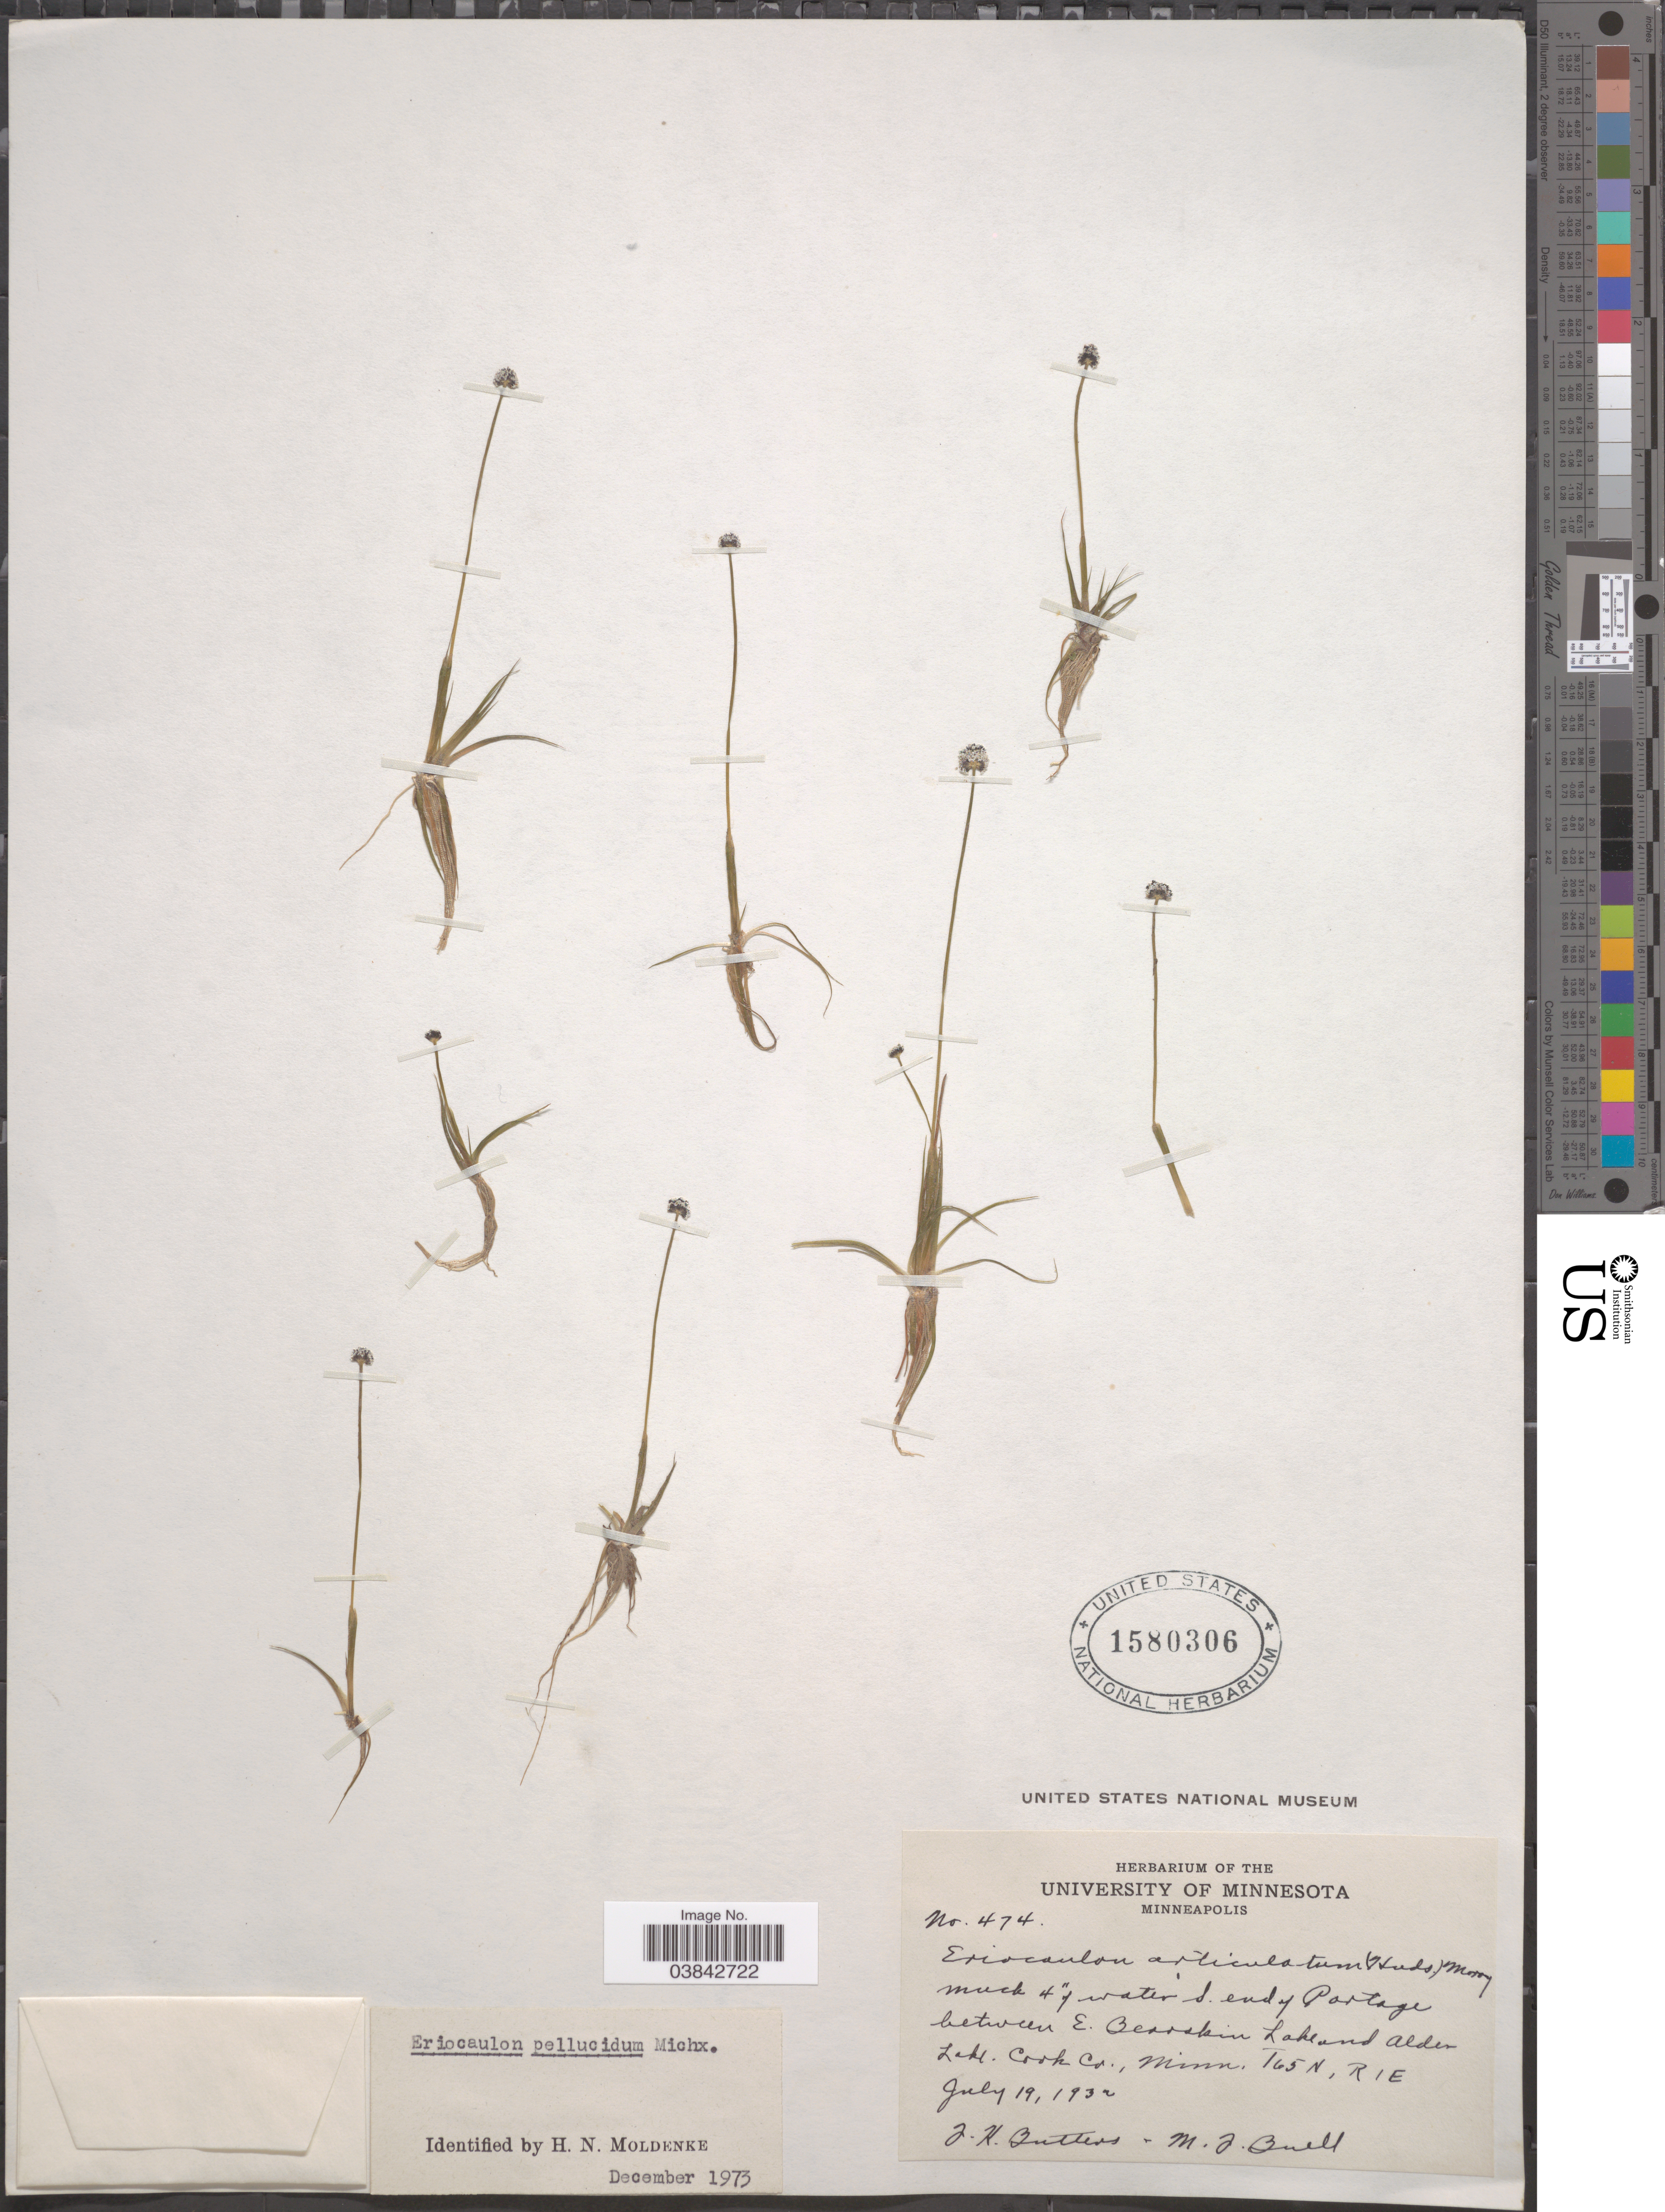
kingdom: Plantae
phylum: Tracheophyta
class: Liliopsida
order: Poales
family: Eriocaulaceae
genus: Eriocaulon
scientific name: Eriocaulon aquaticum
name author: (Hill) Druce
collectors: J. Butters & M. Buell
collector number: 474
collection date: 1932-07-19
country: United States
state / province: Minnesota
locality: S. end of Portage between E. Berrskin Lake and Alder Lake. Cook Co. T65N, R1E.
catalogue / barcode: US 1580306